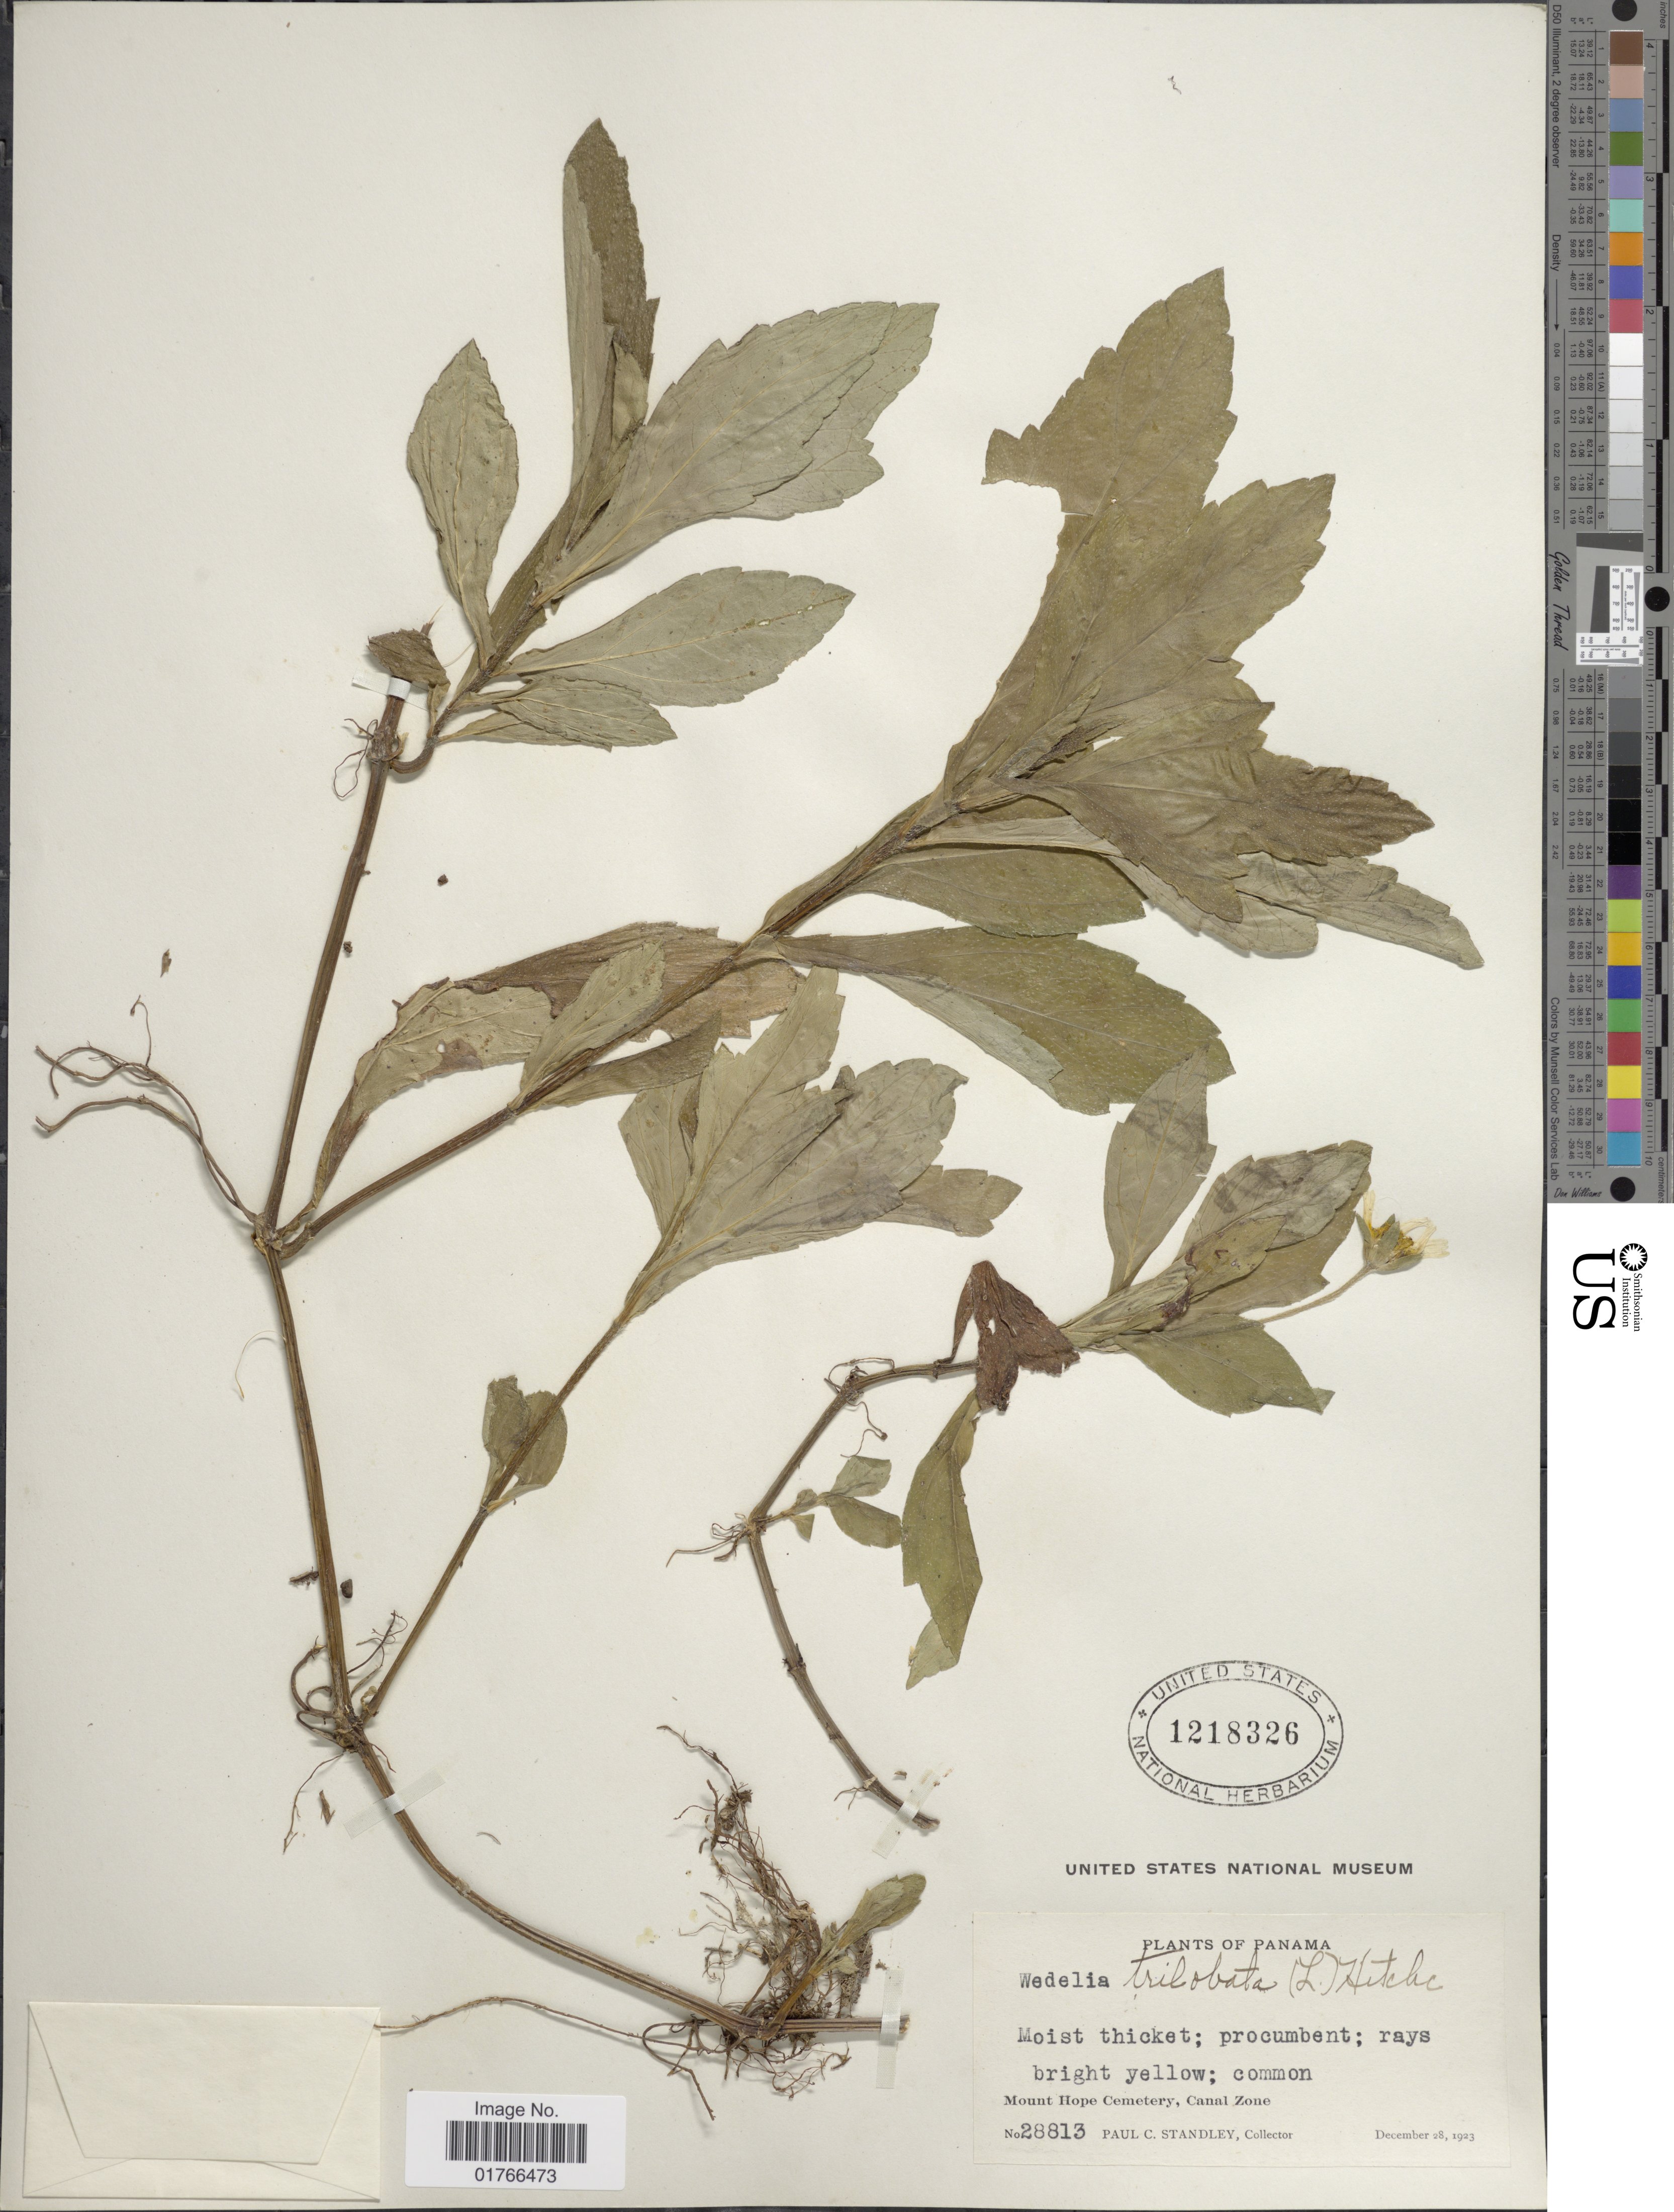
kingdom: Plantae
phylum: Tracheophyta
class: Magnoliopsida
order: Asterales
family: Asteraceae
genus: Sphagneticola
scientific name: Sphagneticola trilobata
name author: (L.) Pruski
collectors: P. C. Standley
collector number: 28813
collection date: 1923-12-28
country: Panama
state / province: Colón / Panamá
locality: Mount Hope Cemetery, Canal Zone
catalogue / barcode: US 1218326